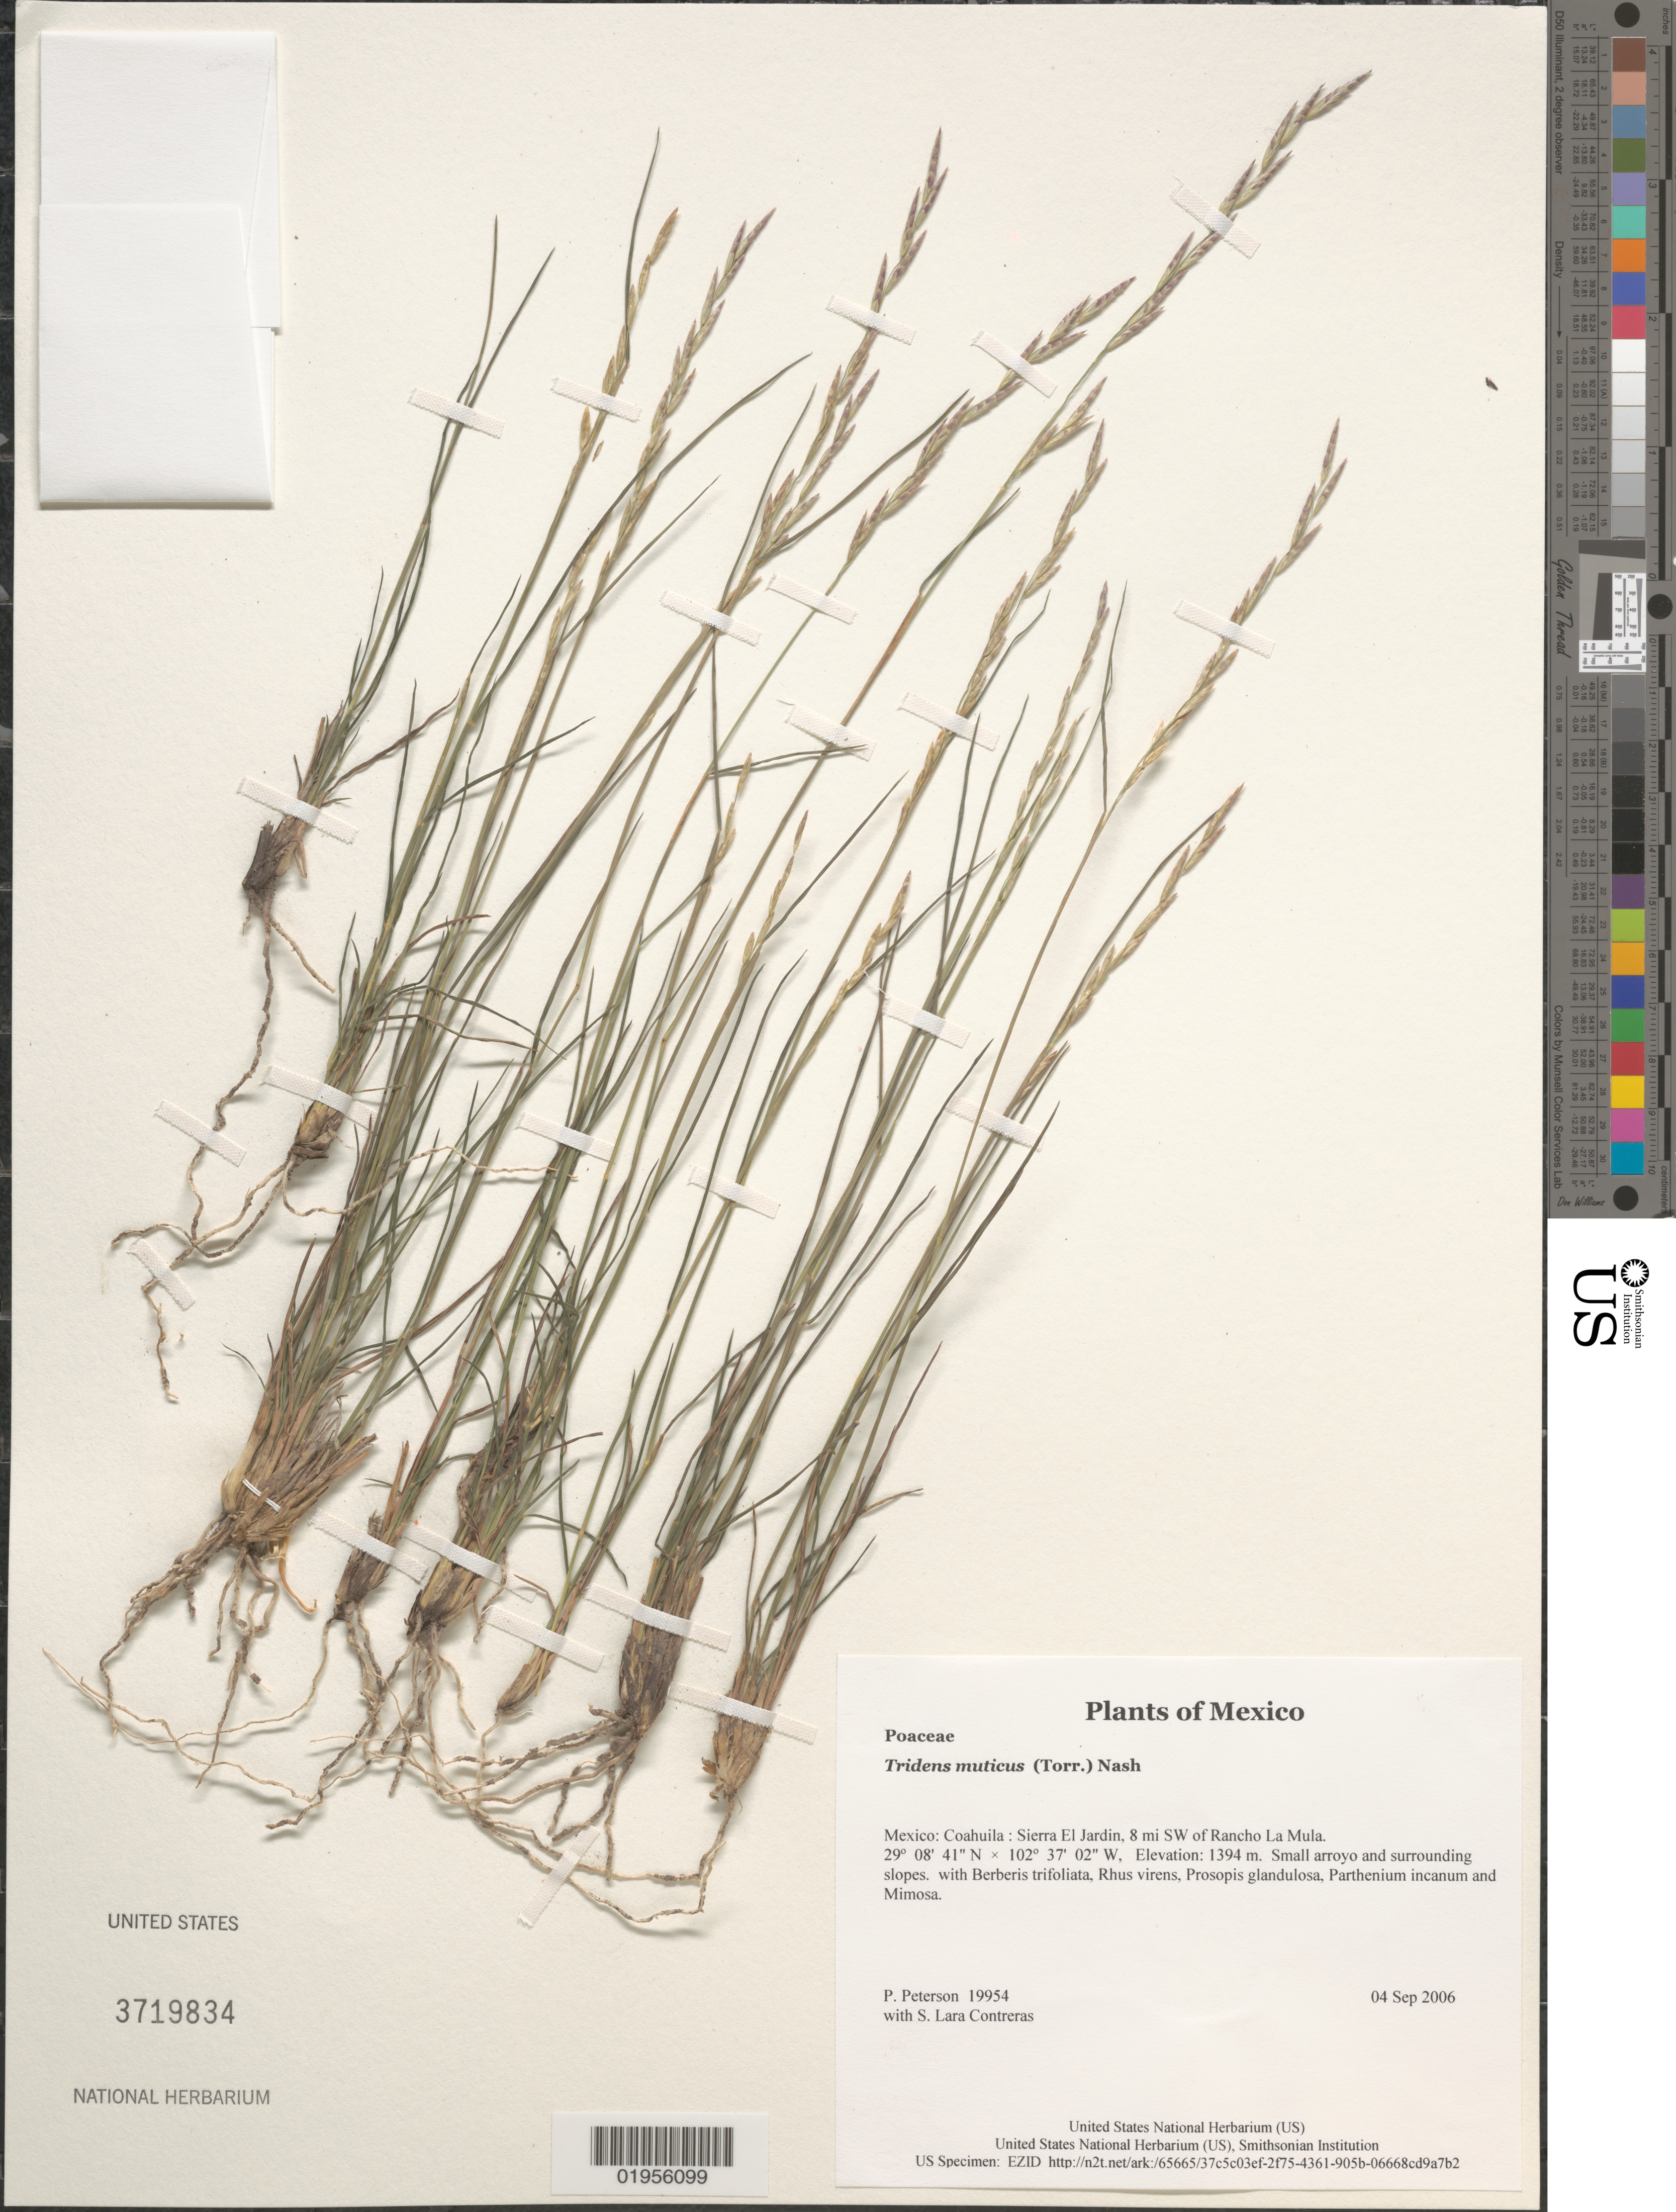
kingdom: Plantae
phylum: Tracheophyta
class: Liliopsida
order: Poales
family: Poaceae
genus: Tridens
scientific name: Tridens muticus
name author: (Torr.) Nash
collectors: P. M. Peterson & S. Lara Contreras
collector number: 19954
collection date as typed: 04 Sep 2006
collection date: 2006-09-04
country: Mexico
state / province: Coahuila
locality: Sierra El Jardin, 8 mi SW of Rancho La Mula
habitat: Small arroyo and surrounding slopes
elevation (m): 1394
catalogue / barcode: US 3719834